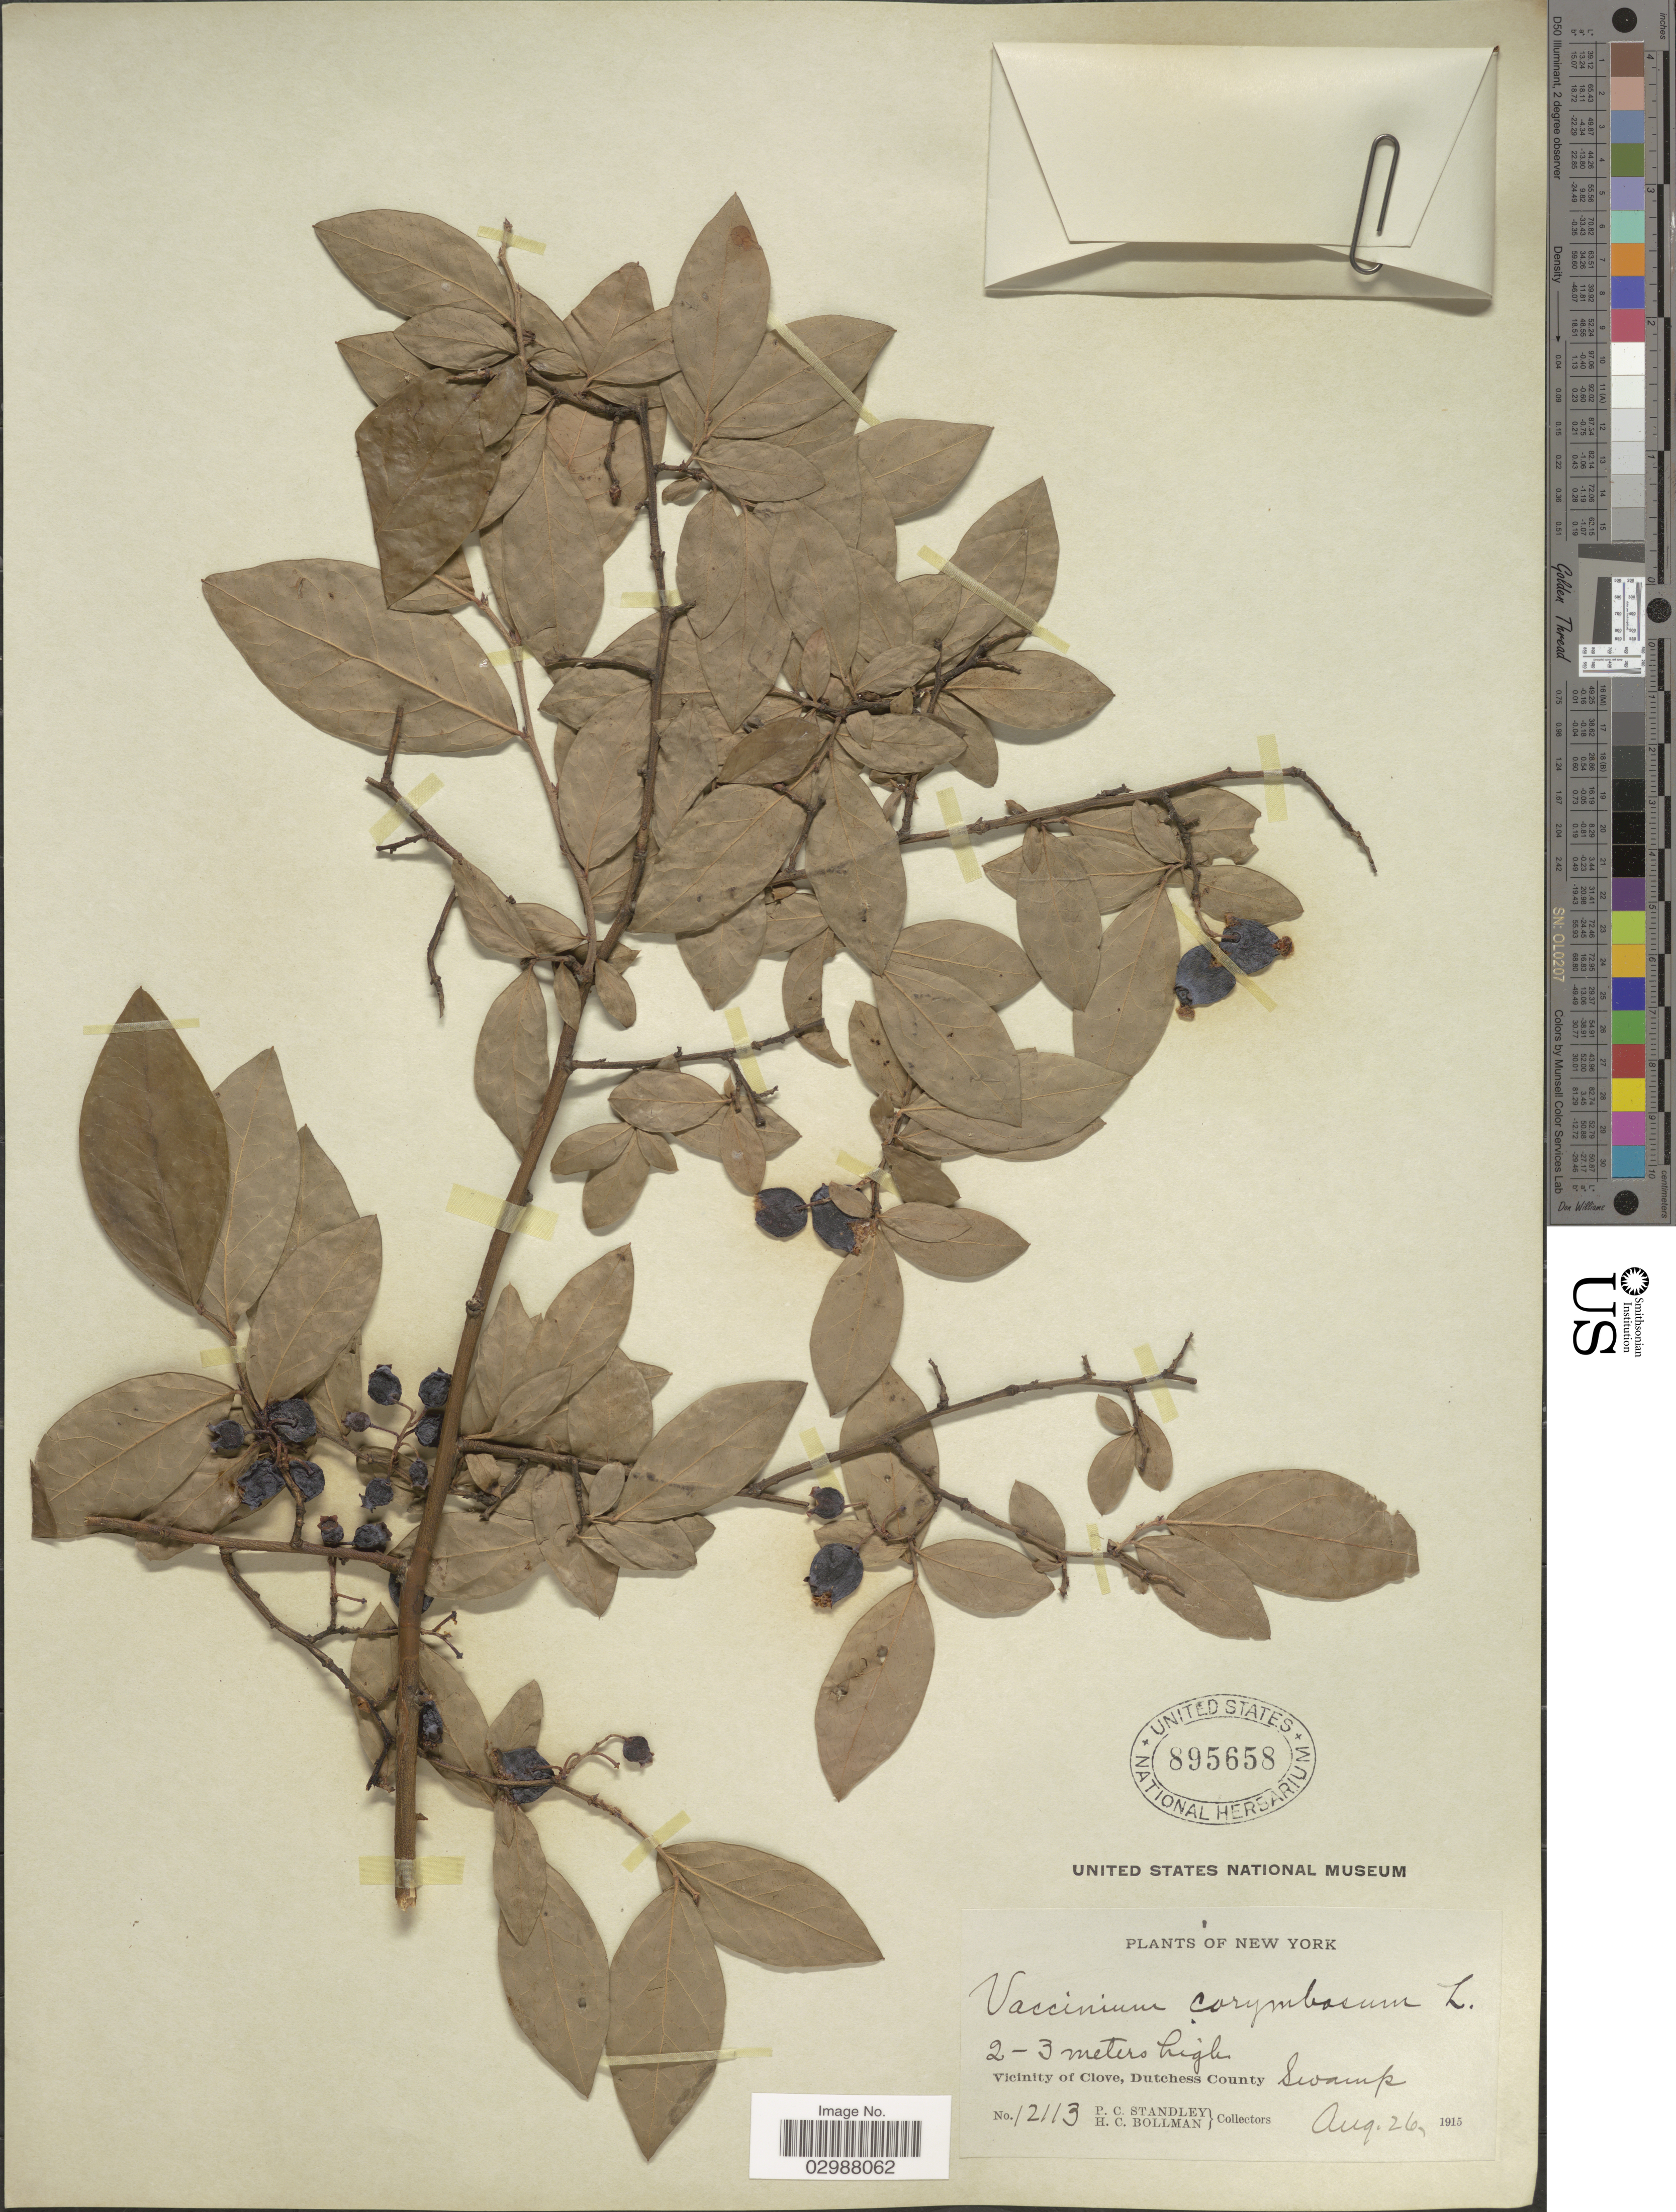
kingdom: Plantae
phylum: Tracheophyta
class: Magnoliopsida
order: Ericales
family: Ericaceae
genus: Vaccinium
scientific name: Vaccinium corymbosum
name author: L.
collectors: P. C. Standley & H. C. Bollman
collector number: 12113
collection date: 1915-08-26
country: United States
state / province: New York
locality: Vicinity of Clove, Dutchess County.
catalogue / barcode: US 895658